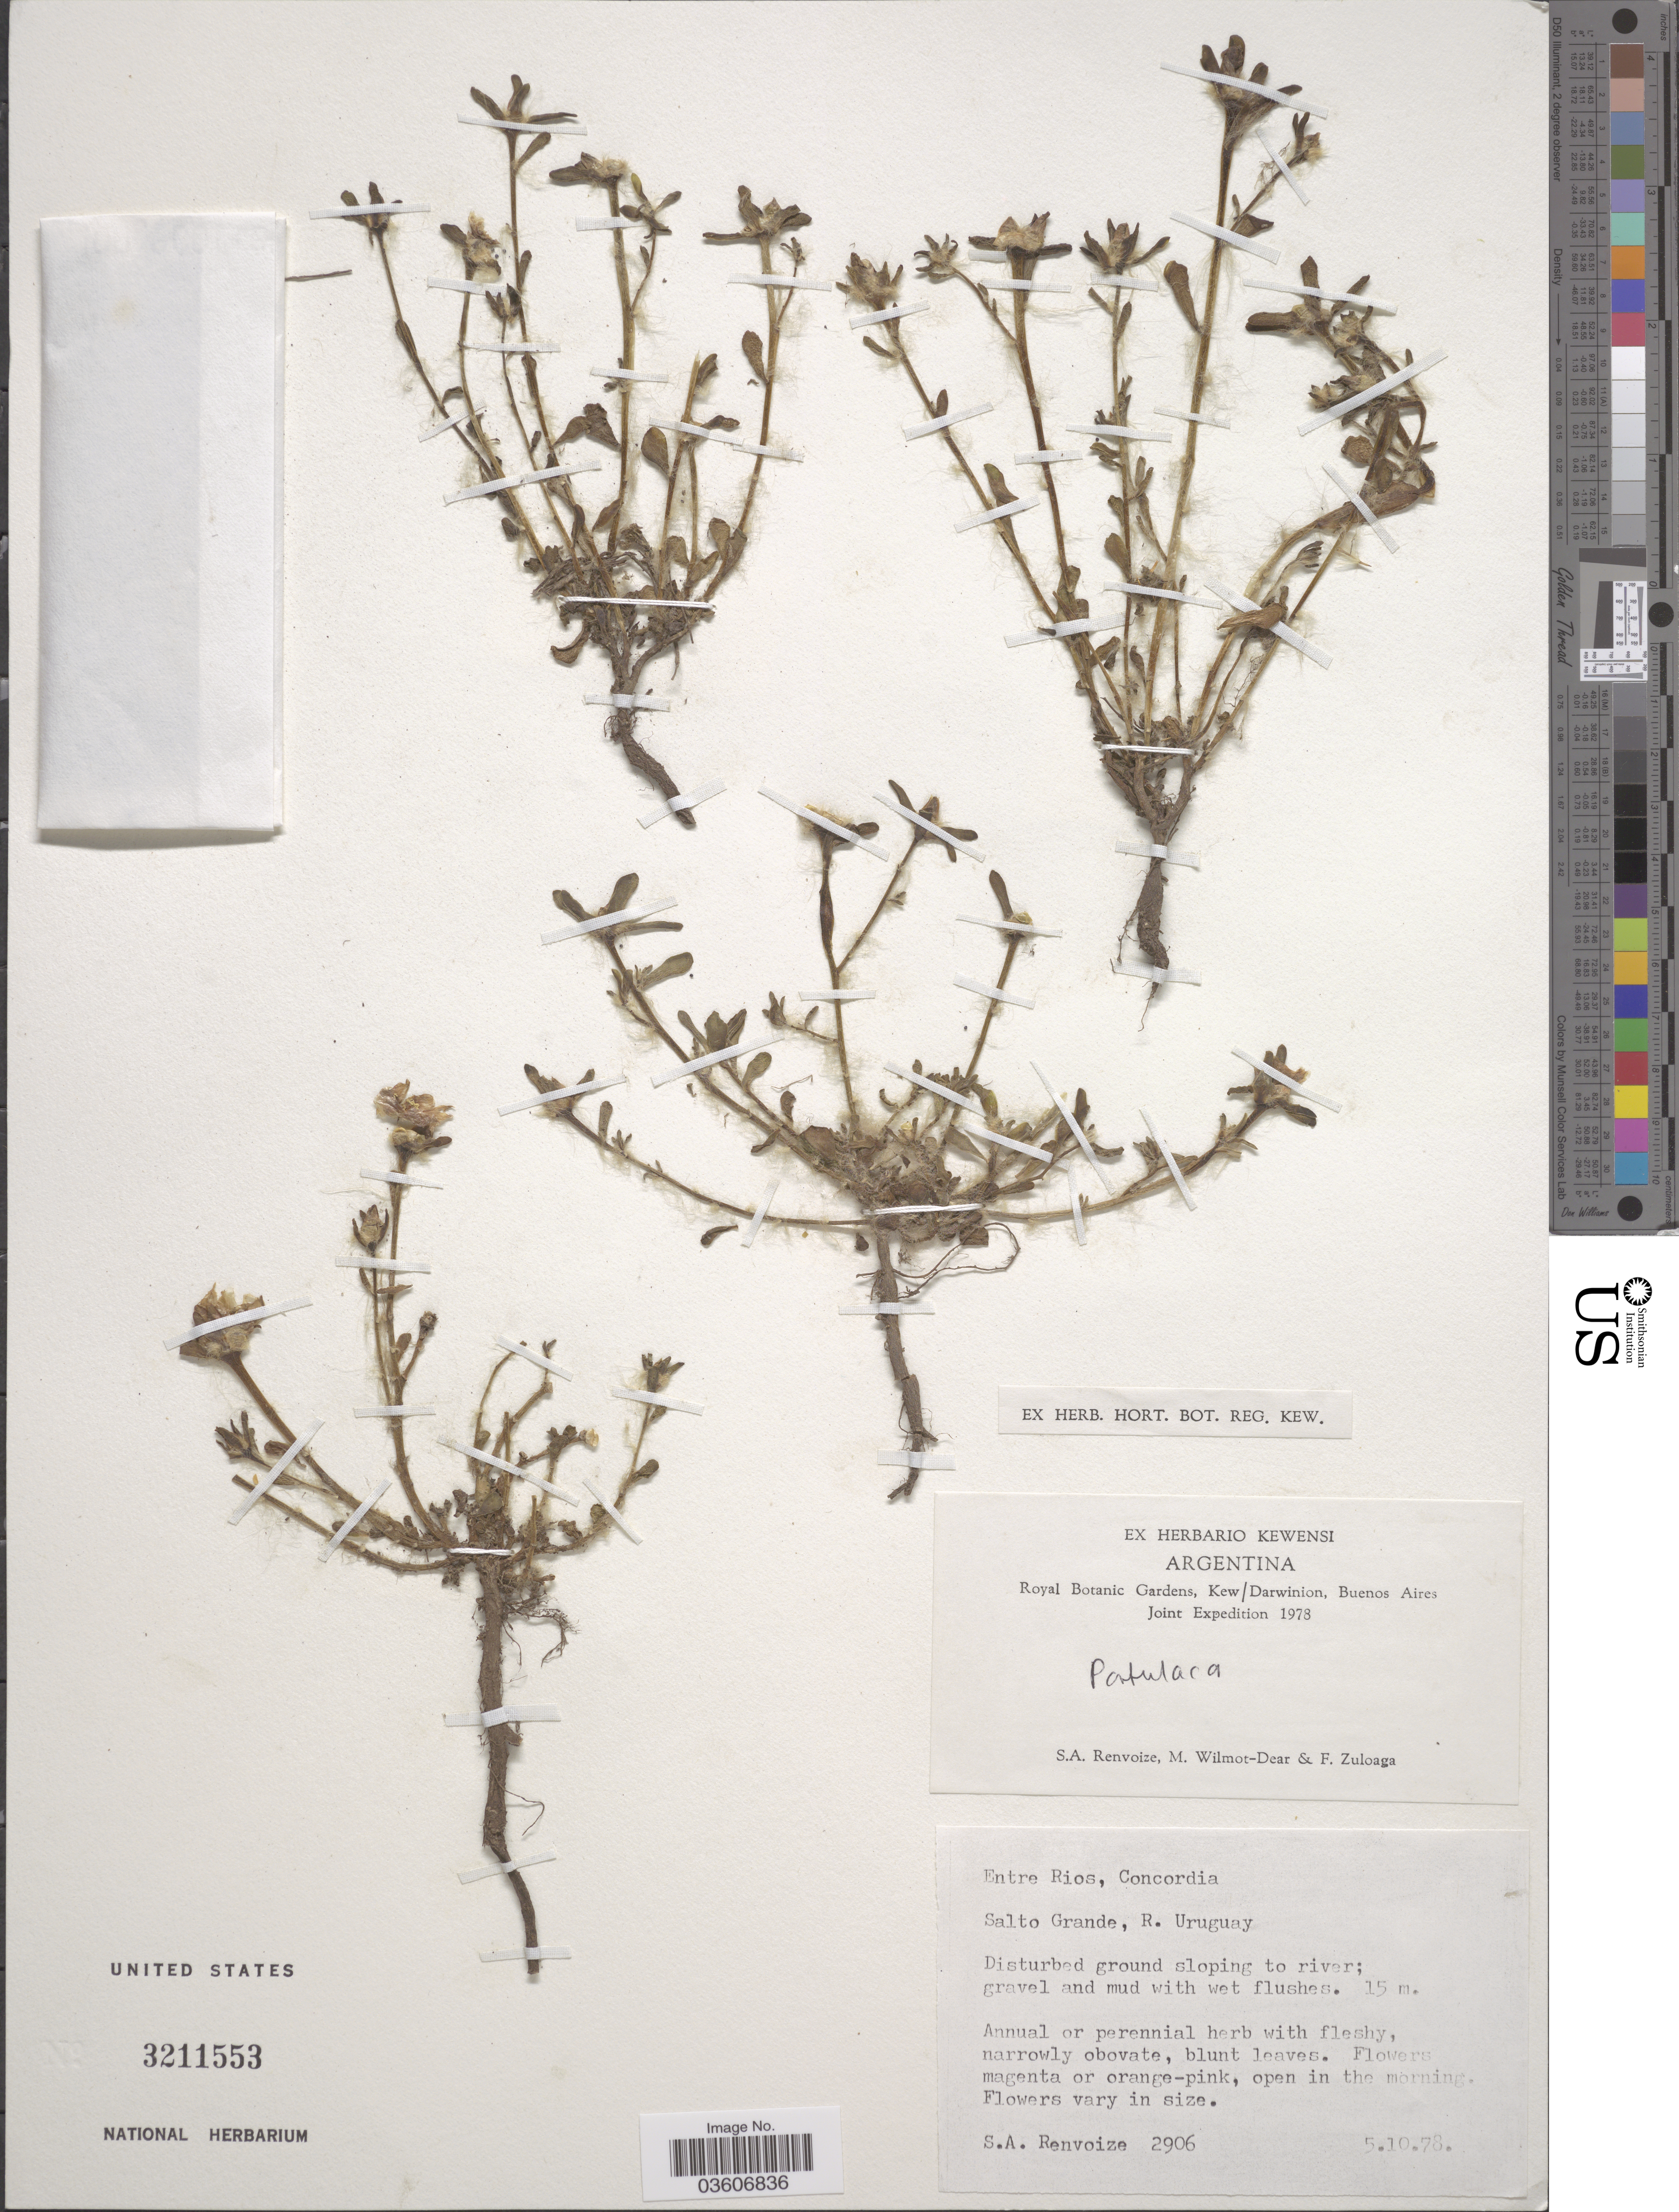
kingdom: Plantae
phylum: Tracheophyta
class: Magnoliopsida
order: Caryophyllales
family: Portulacaceae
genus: Portulaca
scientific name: Portulaca sp.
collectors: S. A. Renvoize, M. Wilmot-Dear & F. Zuloaga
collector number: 2906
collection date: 1978-10-05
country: Argentina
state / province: Entre Rios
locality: Concordia. Salto Grande, R. Uruguay.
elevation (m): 15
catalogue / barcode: US 3211553